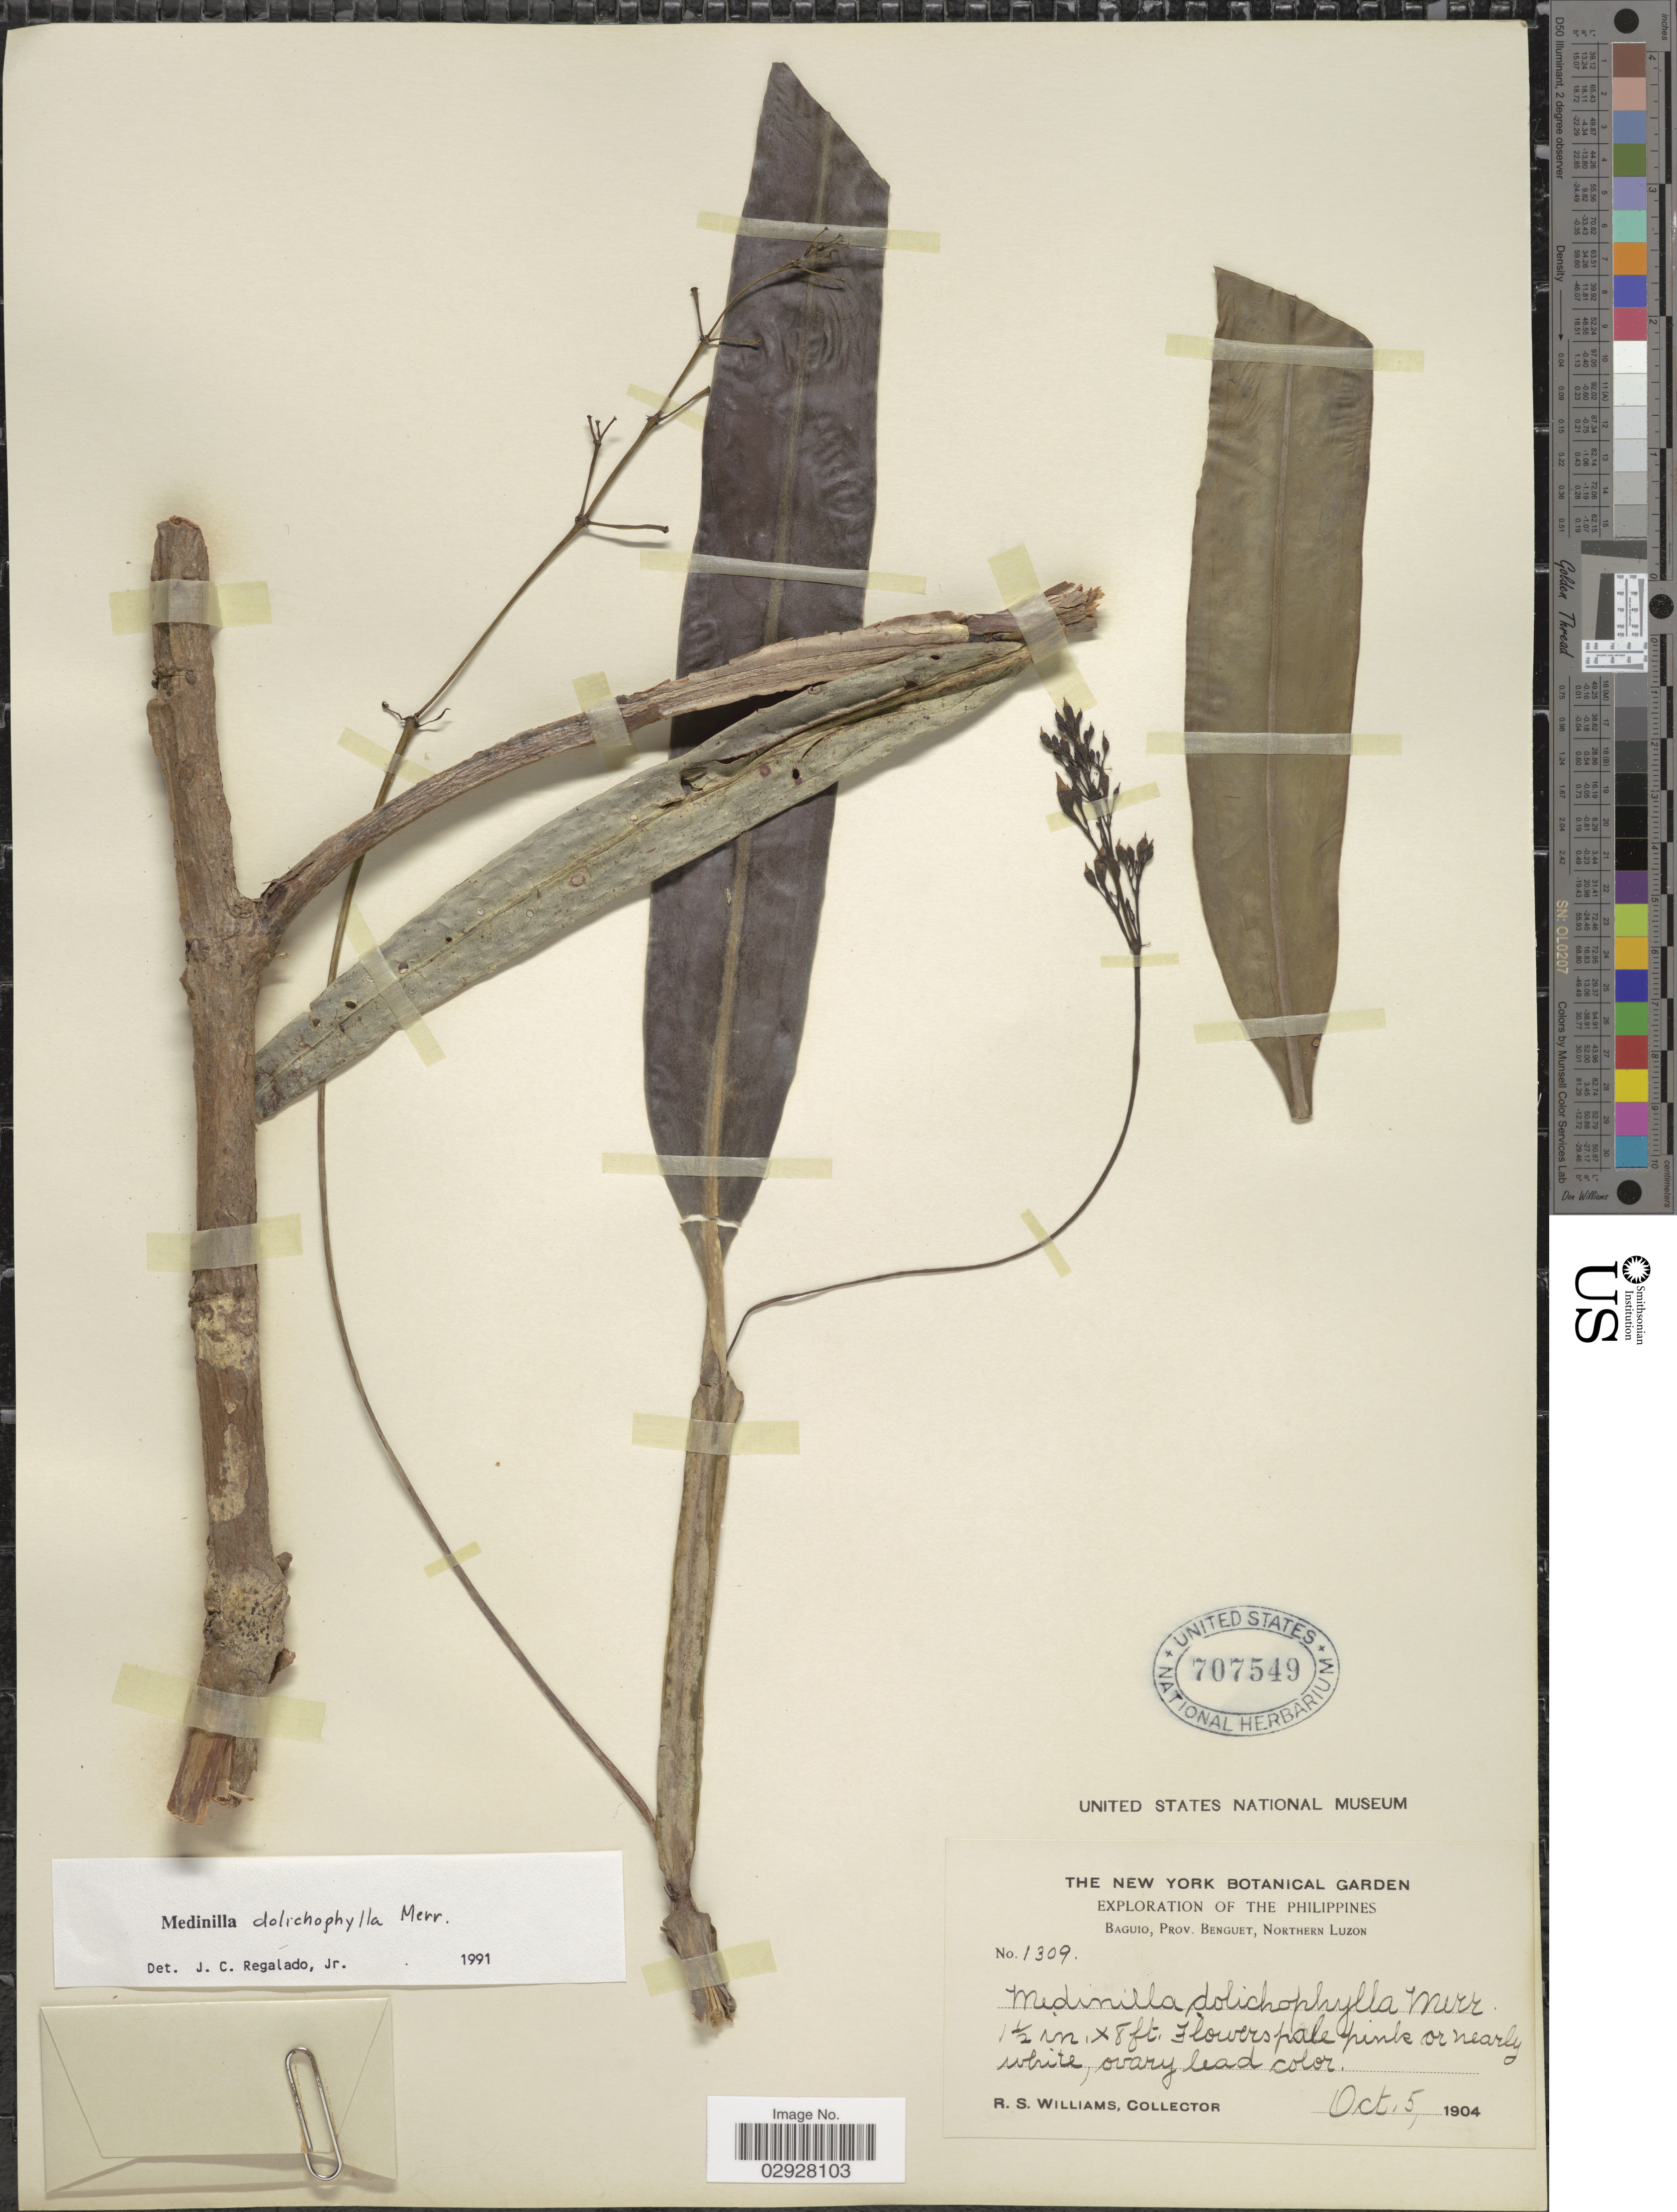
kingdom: Plantae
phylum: Tracheophyta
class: Magnoliopsida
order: Myrtales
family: Melastomataceae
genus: Medinilla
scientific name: Medinilla dolichophylla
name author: Merr.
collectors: R. S. Williams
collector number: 1309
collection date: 1904-10-05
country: Philippines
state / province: Cordillera (Administrative Region)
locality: Baguio, Prov. Benguet, Northern Luzon.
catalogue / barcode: US 707549